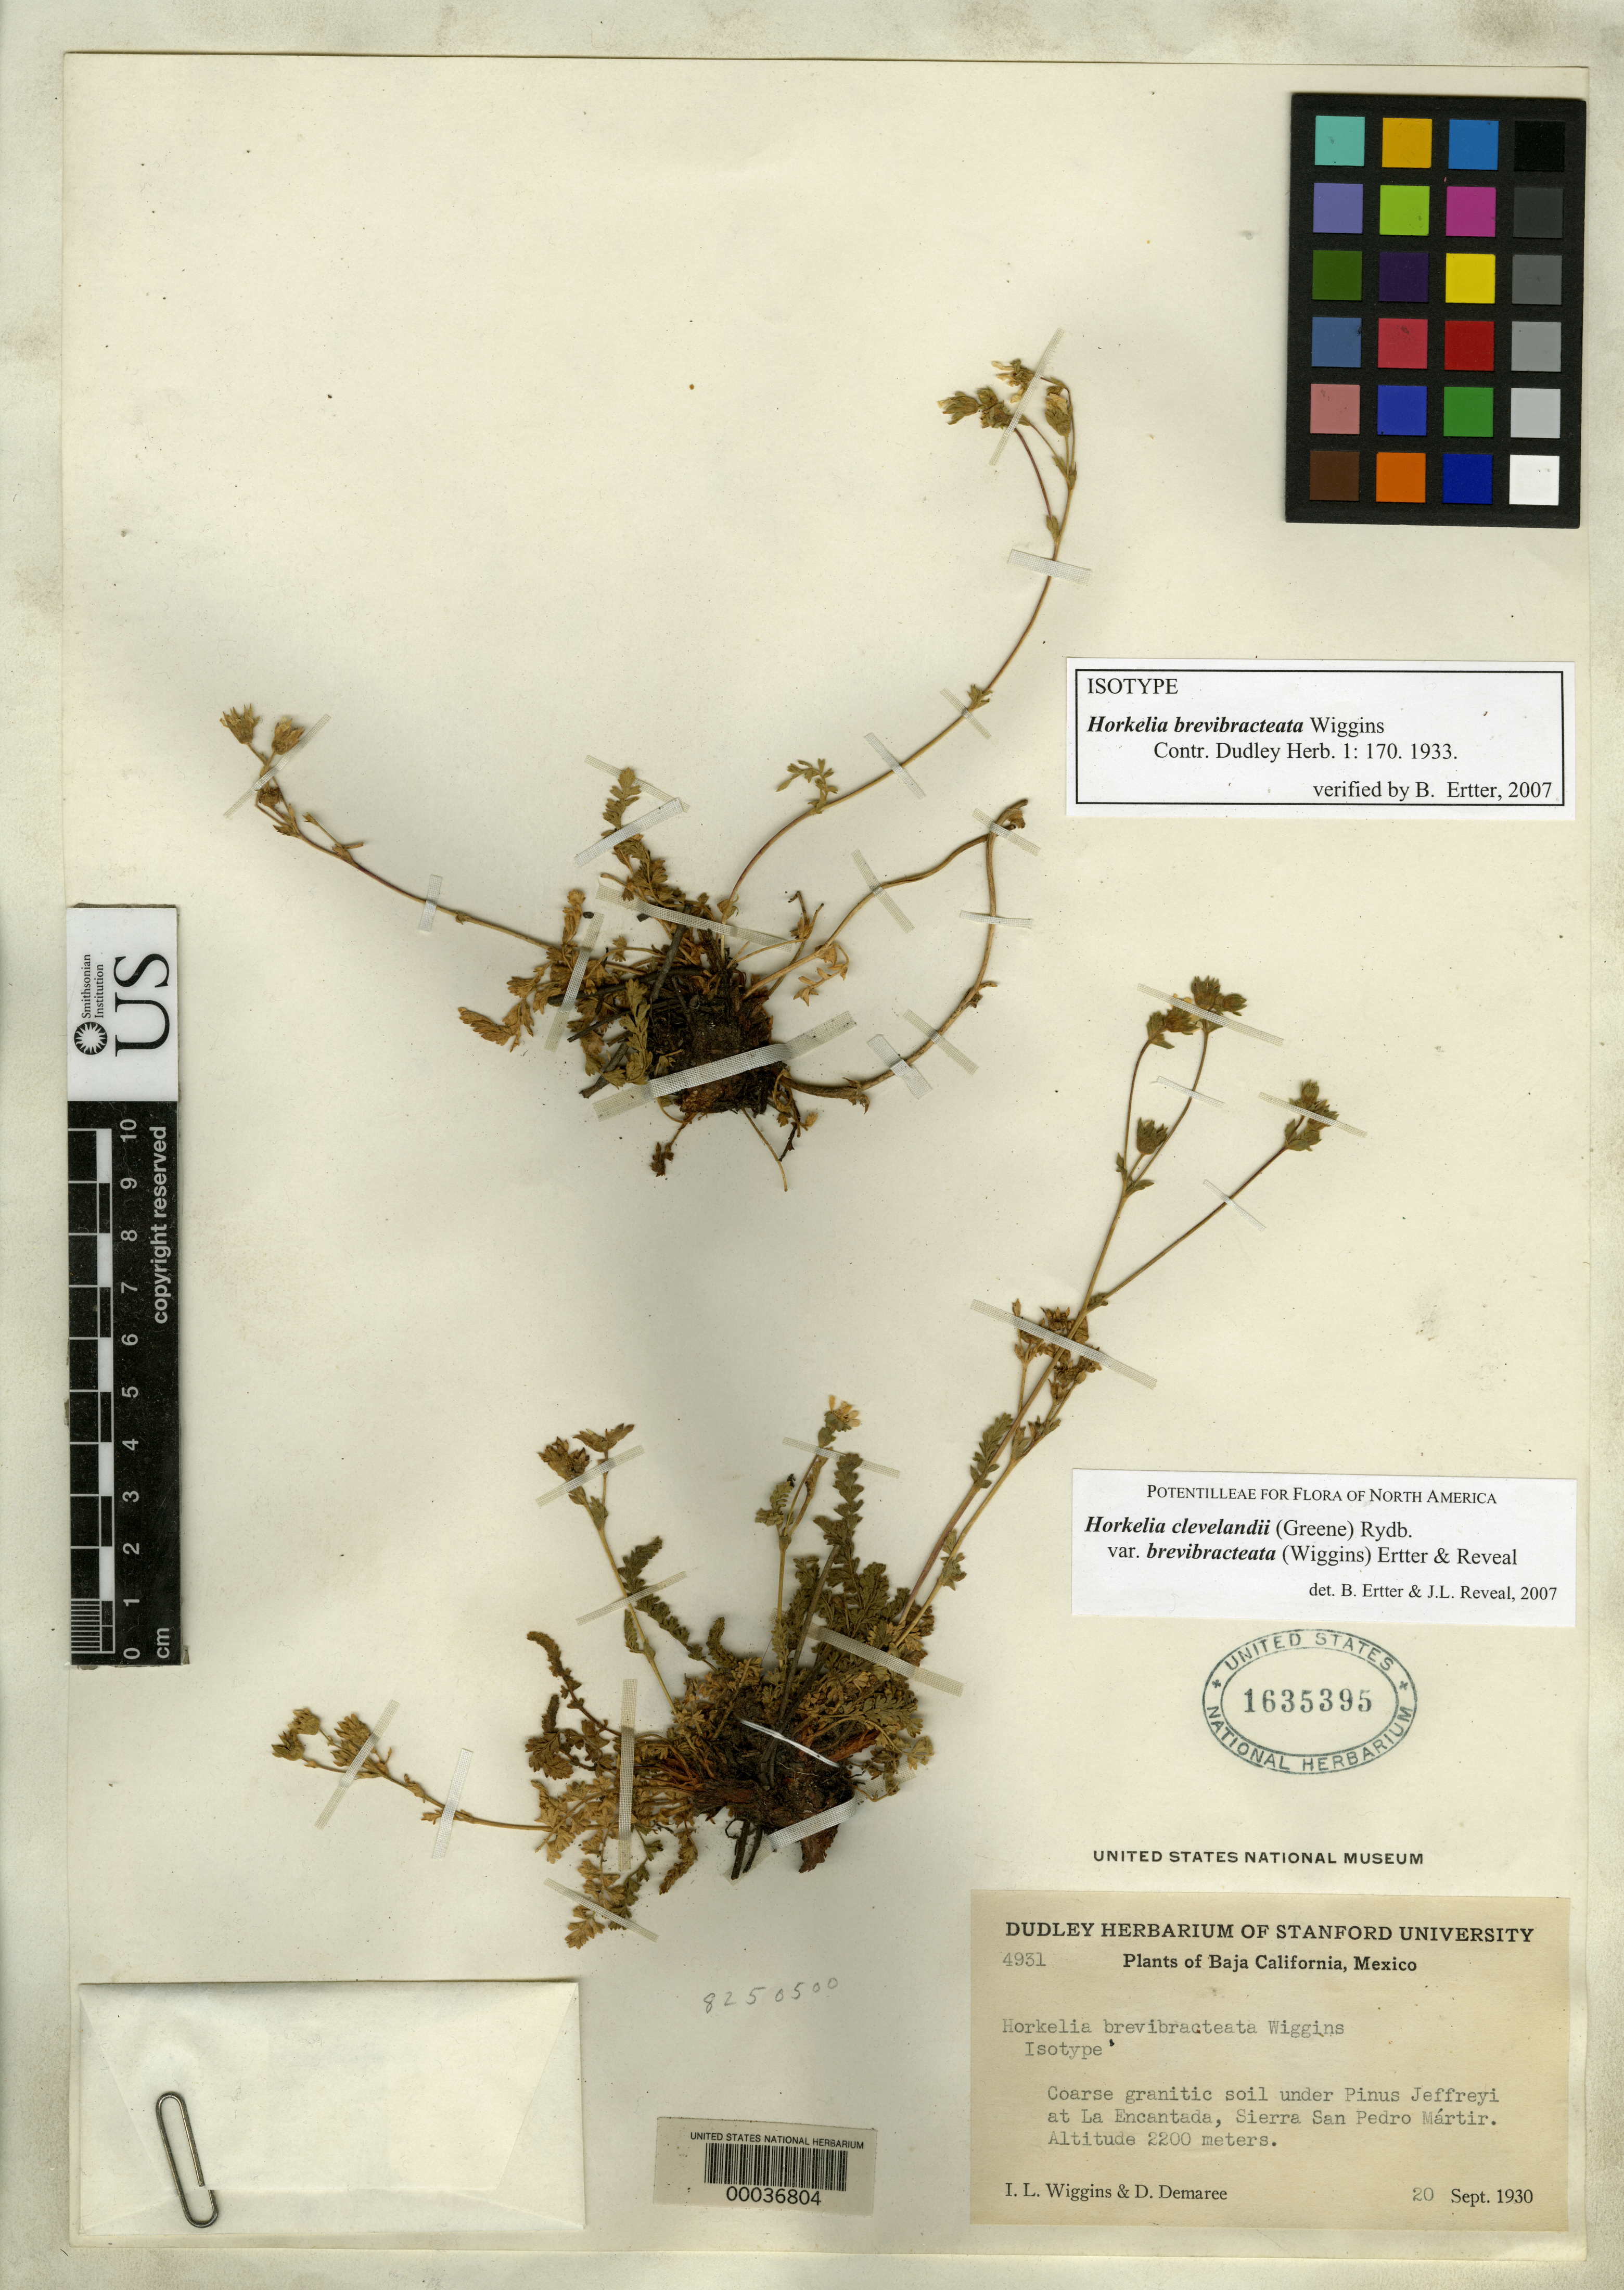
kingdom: Plantae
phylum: Tracheophyta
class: Magnoliopsida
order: Rosales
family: Rosaceae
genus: Horkelia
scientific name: Horkelia brevibracteata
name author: Wiggins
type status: Isotype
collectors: I. L. Wiggins & D. Demaree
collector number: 4931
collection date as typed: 20 Sep 1930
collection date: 1930-09-20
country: Mexico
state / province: Baja California Norte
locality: Sierra San Pedro Martir, La Encantada.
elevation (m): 2200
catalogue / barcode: US 1635395